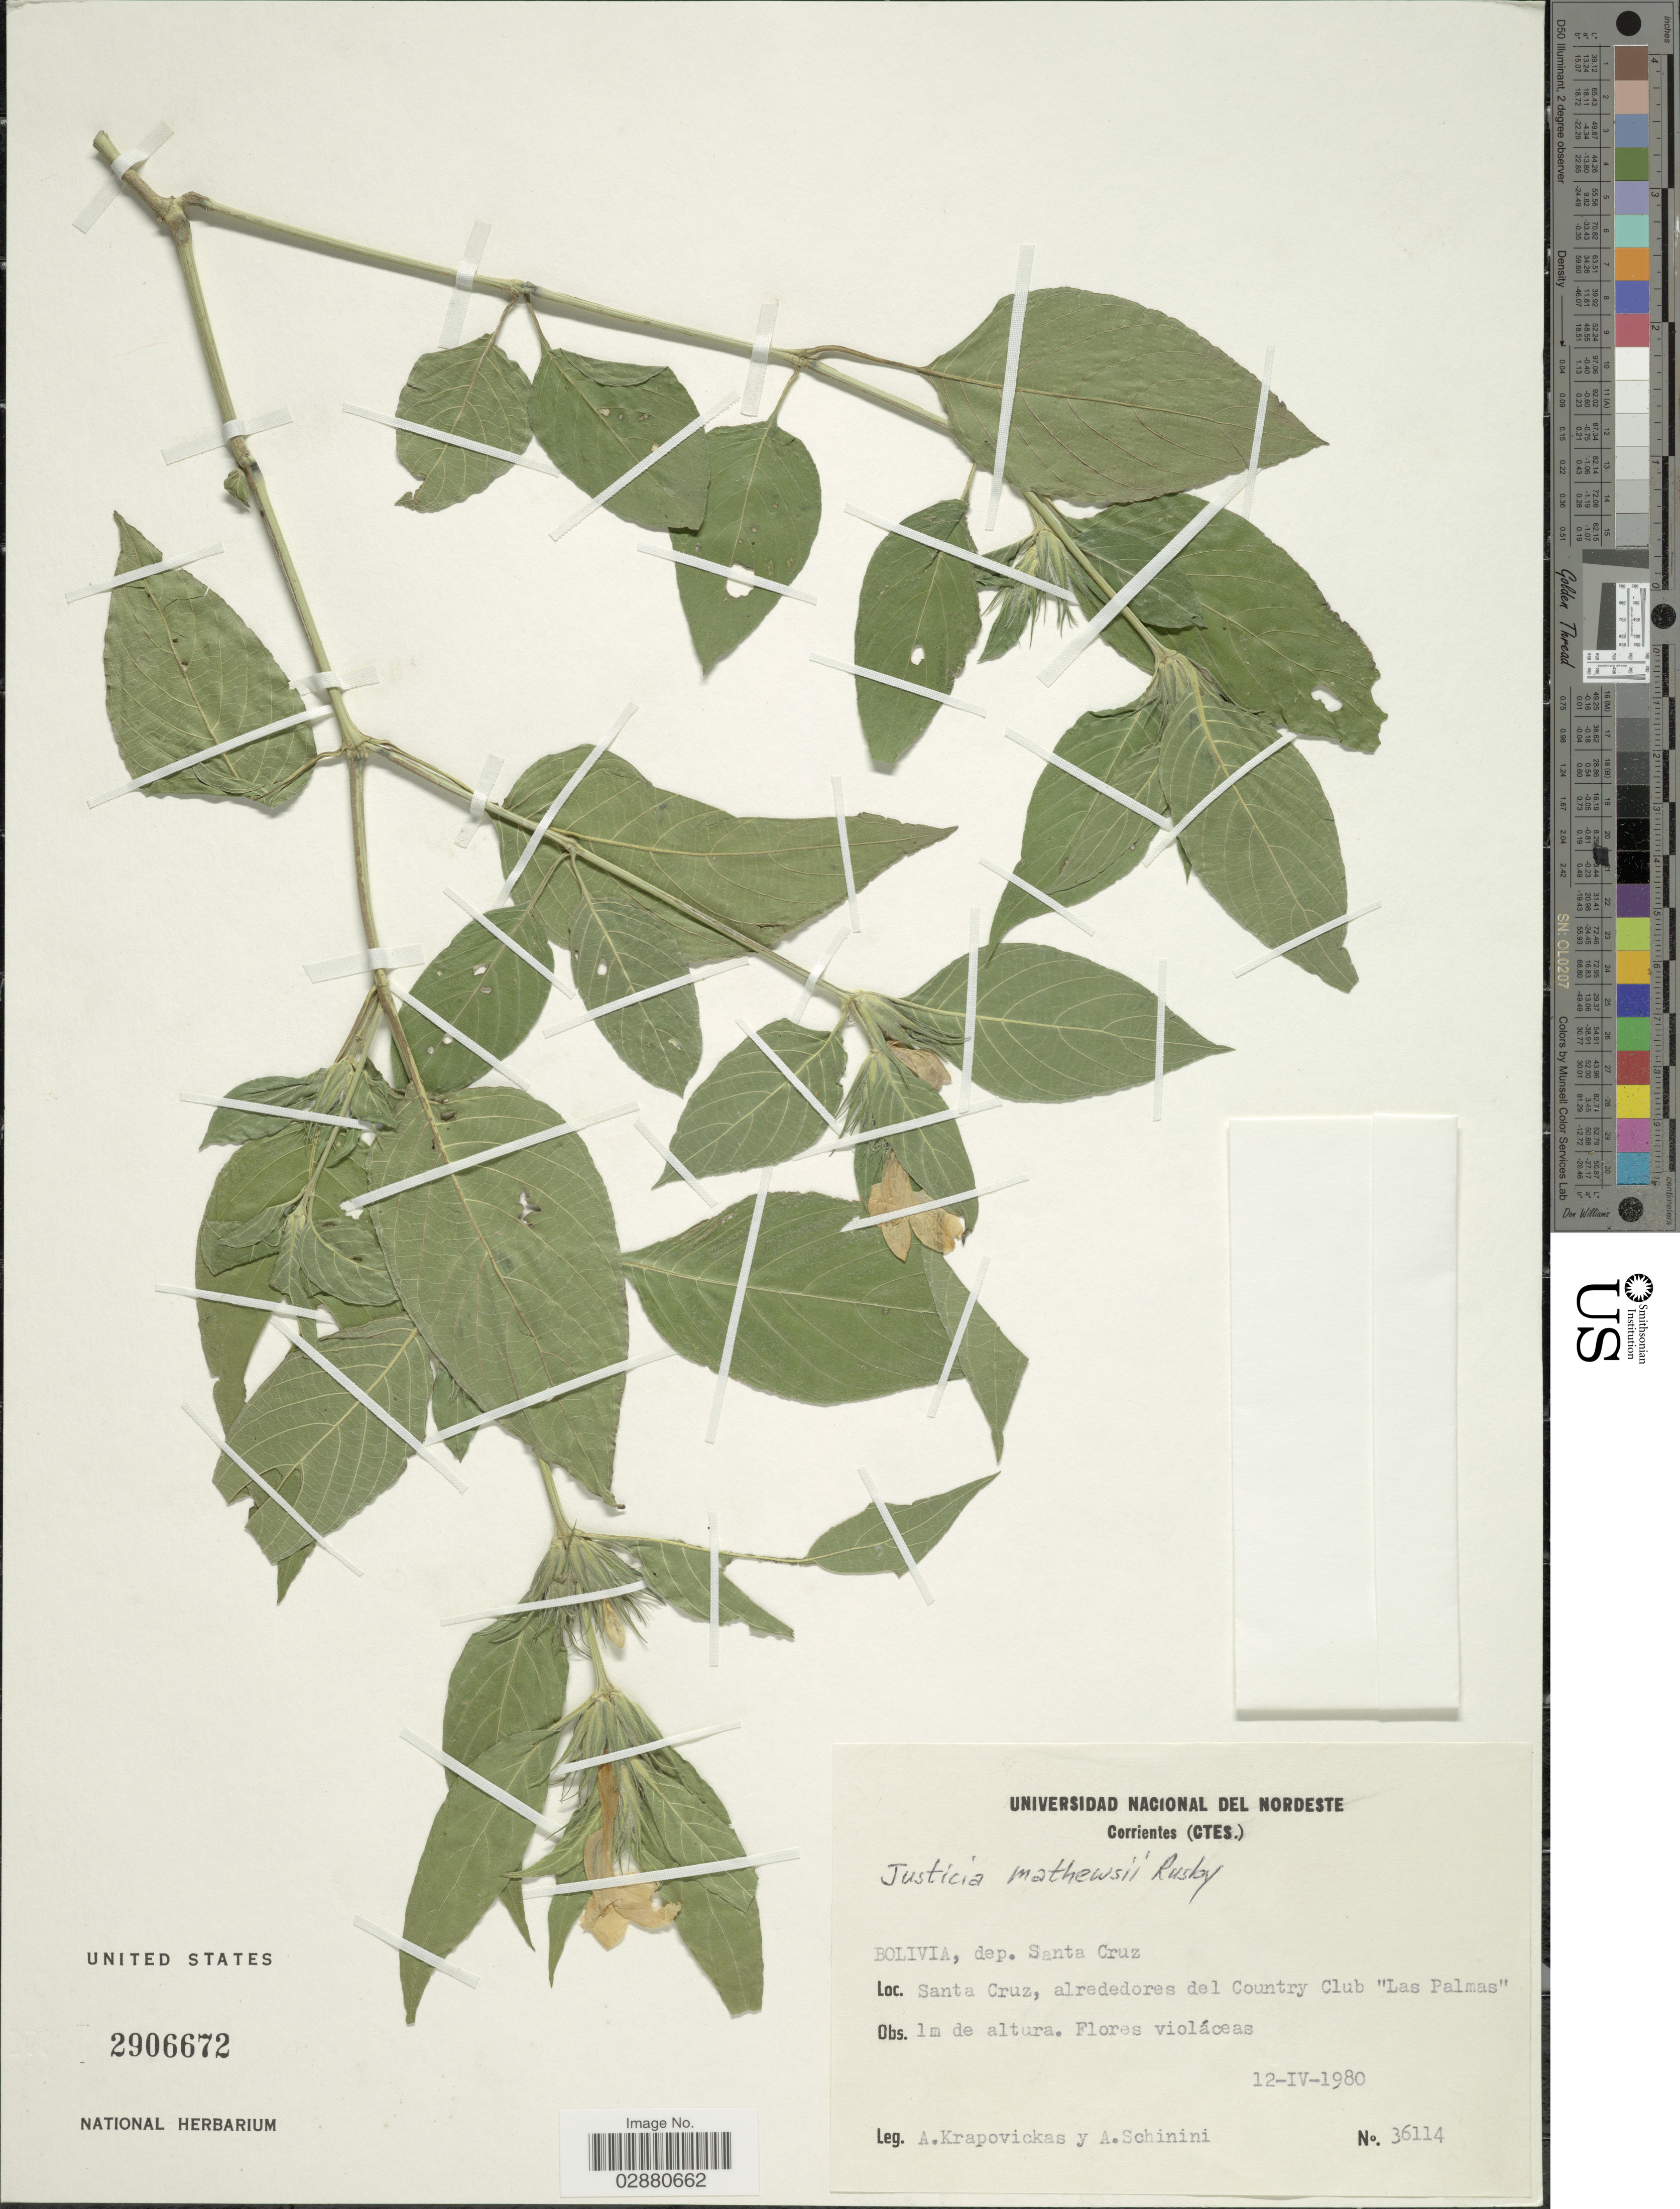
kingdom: Plantae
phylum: Tracheophyta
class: Magnoliopsida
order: Lamiales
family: Acanthaceae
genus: Justicia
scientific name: Justicia rusbyi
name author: (Lindau) V.A.W. Graham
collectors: A. Krapovicas & A. Schinini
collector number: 36114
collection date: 1980-04-12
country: Bolivia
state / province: Santa Cruz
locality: Dep. Santa Cruz. Alrededores del Country Club "Las Palmas".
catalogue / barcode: US 2906672